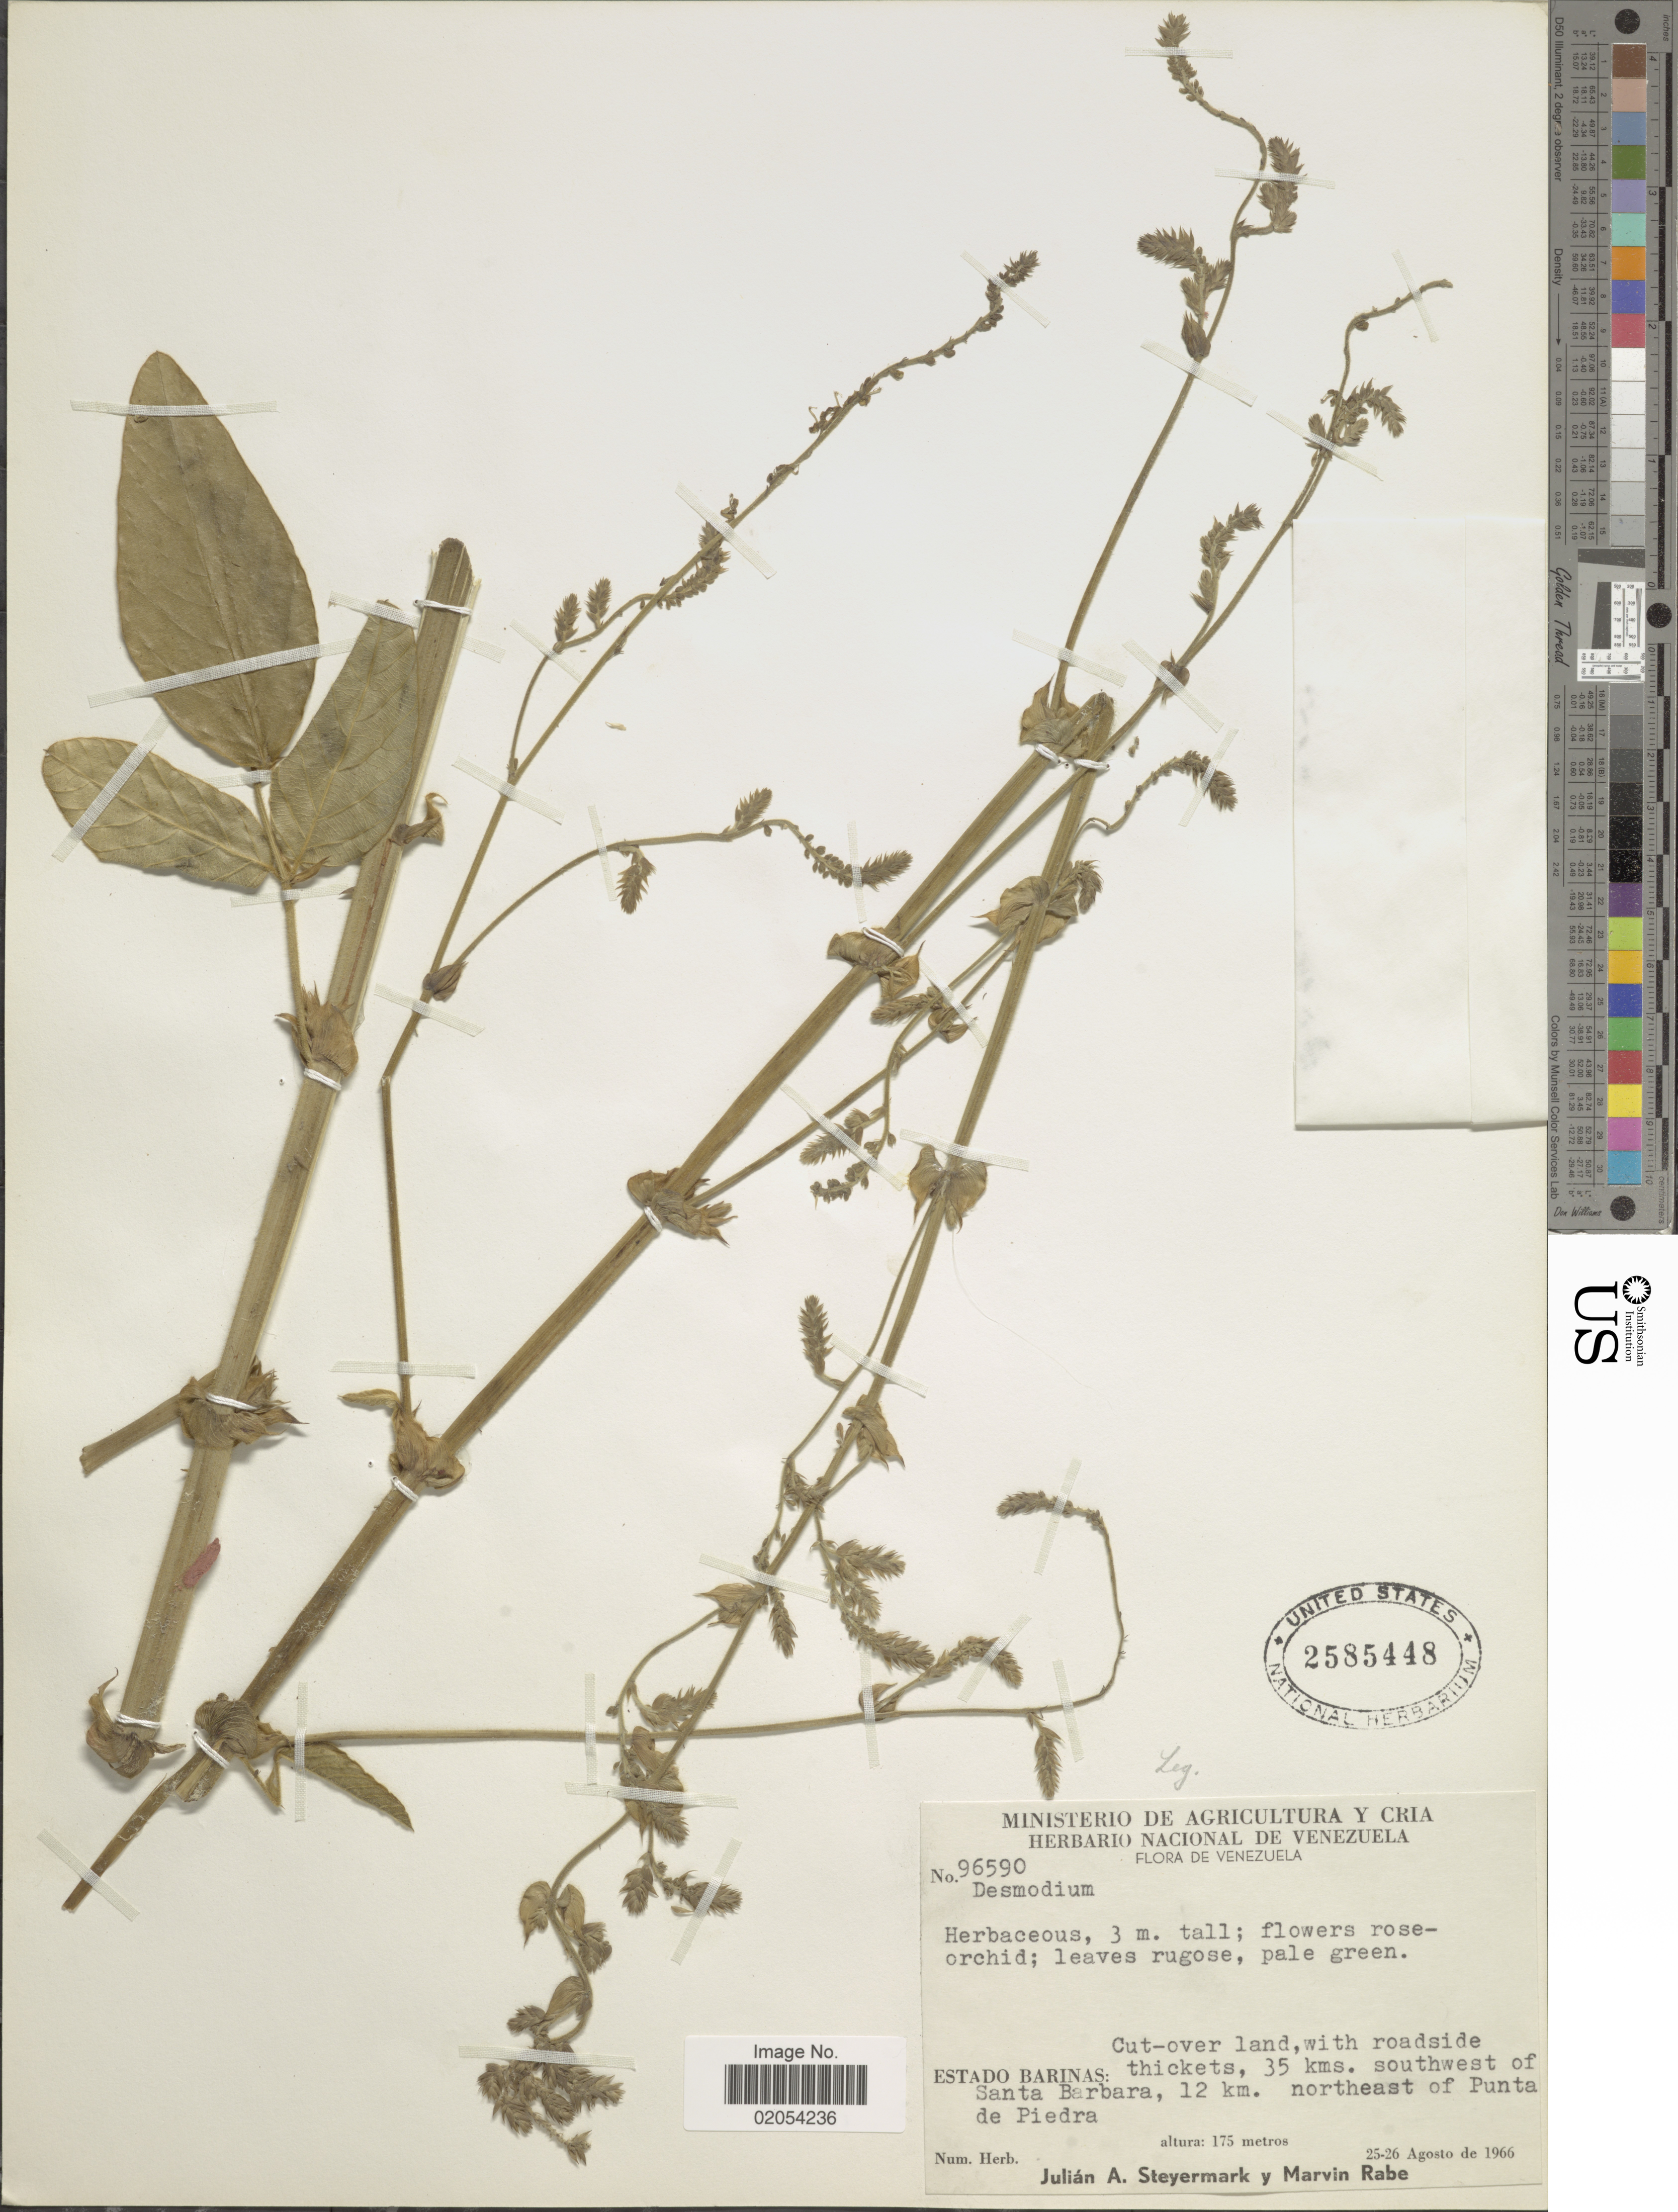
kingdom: Plantae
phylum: Tracheophyta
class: Magnoliopsida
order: Fabales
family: Fabaceae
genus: Desmodium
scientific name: Desmodium sp.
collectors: J. Steyermark & M. Rabe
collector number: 96590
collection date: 1966-08-25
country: Venezuela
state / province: Barinas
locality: Estado Barinas: thickets, 35 kms. southwest of Santa Barbara, 12 km. northeast of Punta de Piedra.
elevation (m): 175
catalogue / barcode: US 2585448